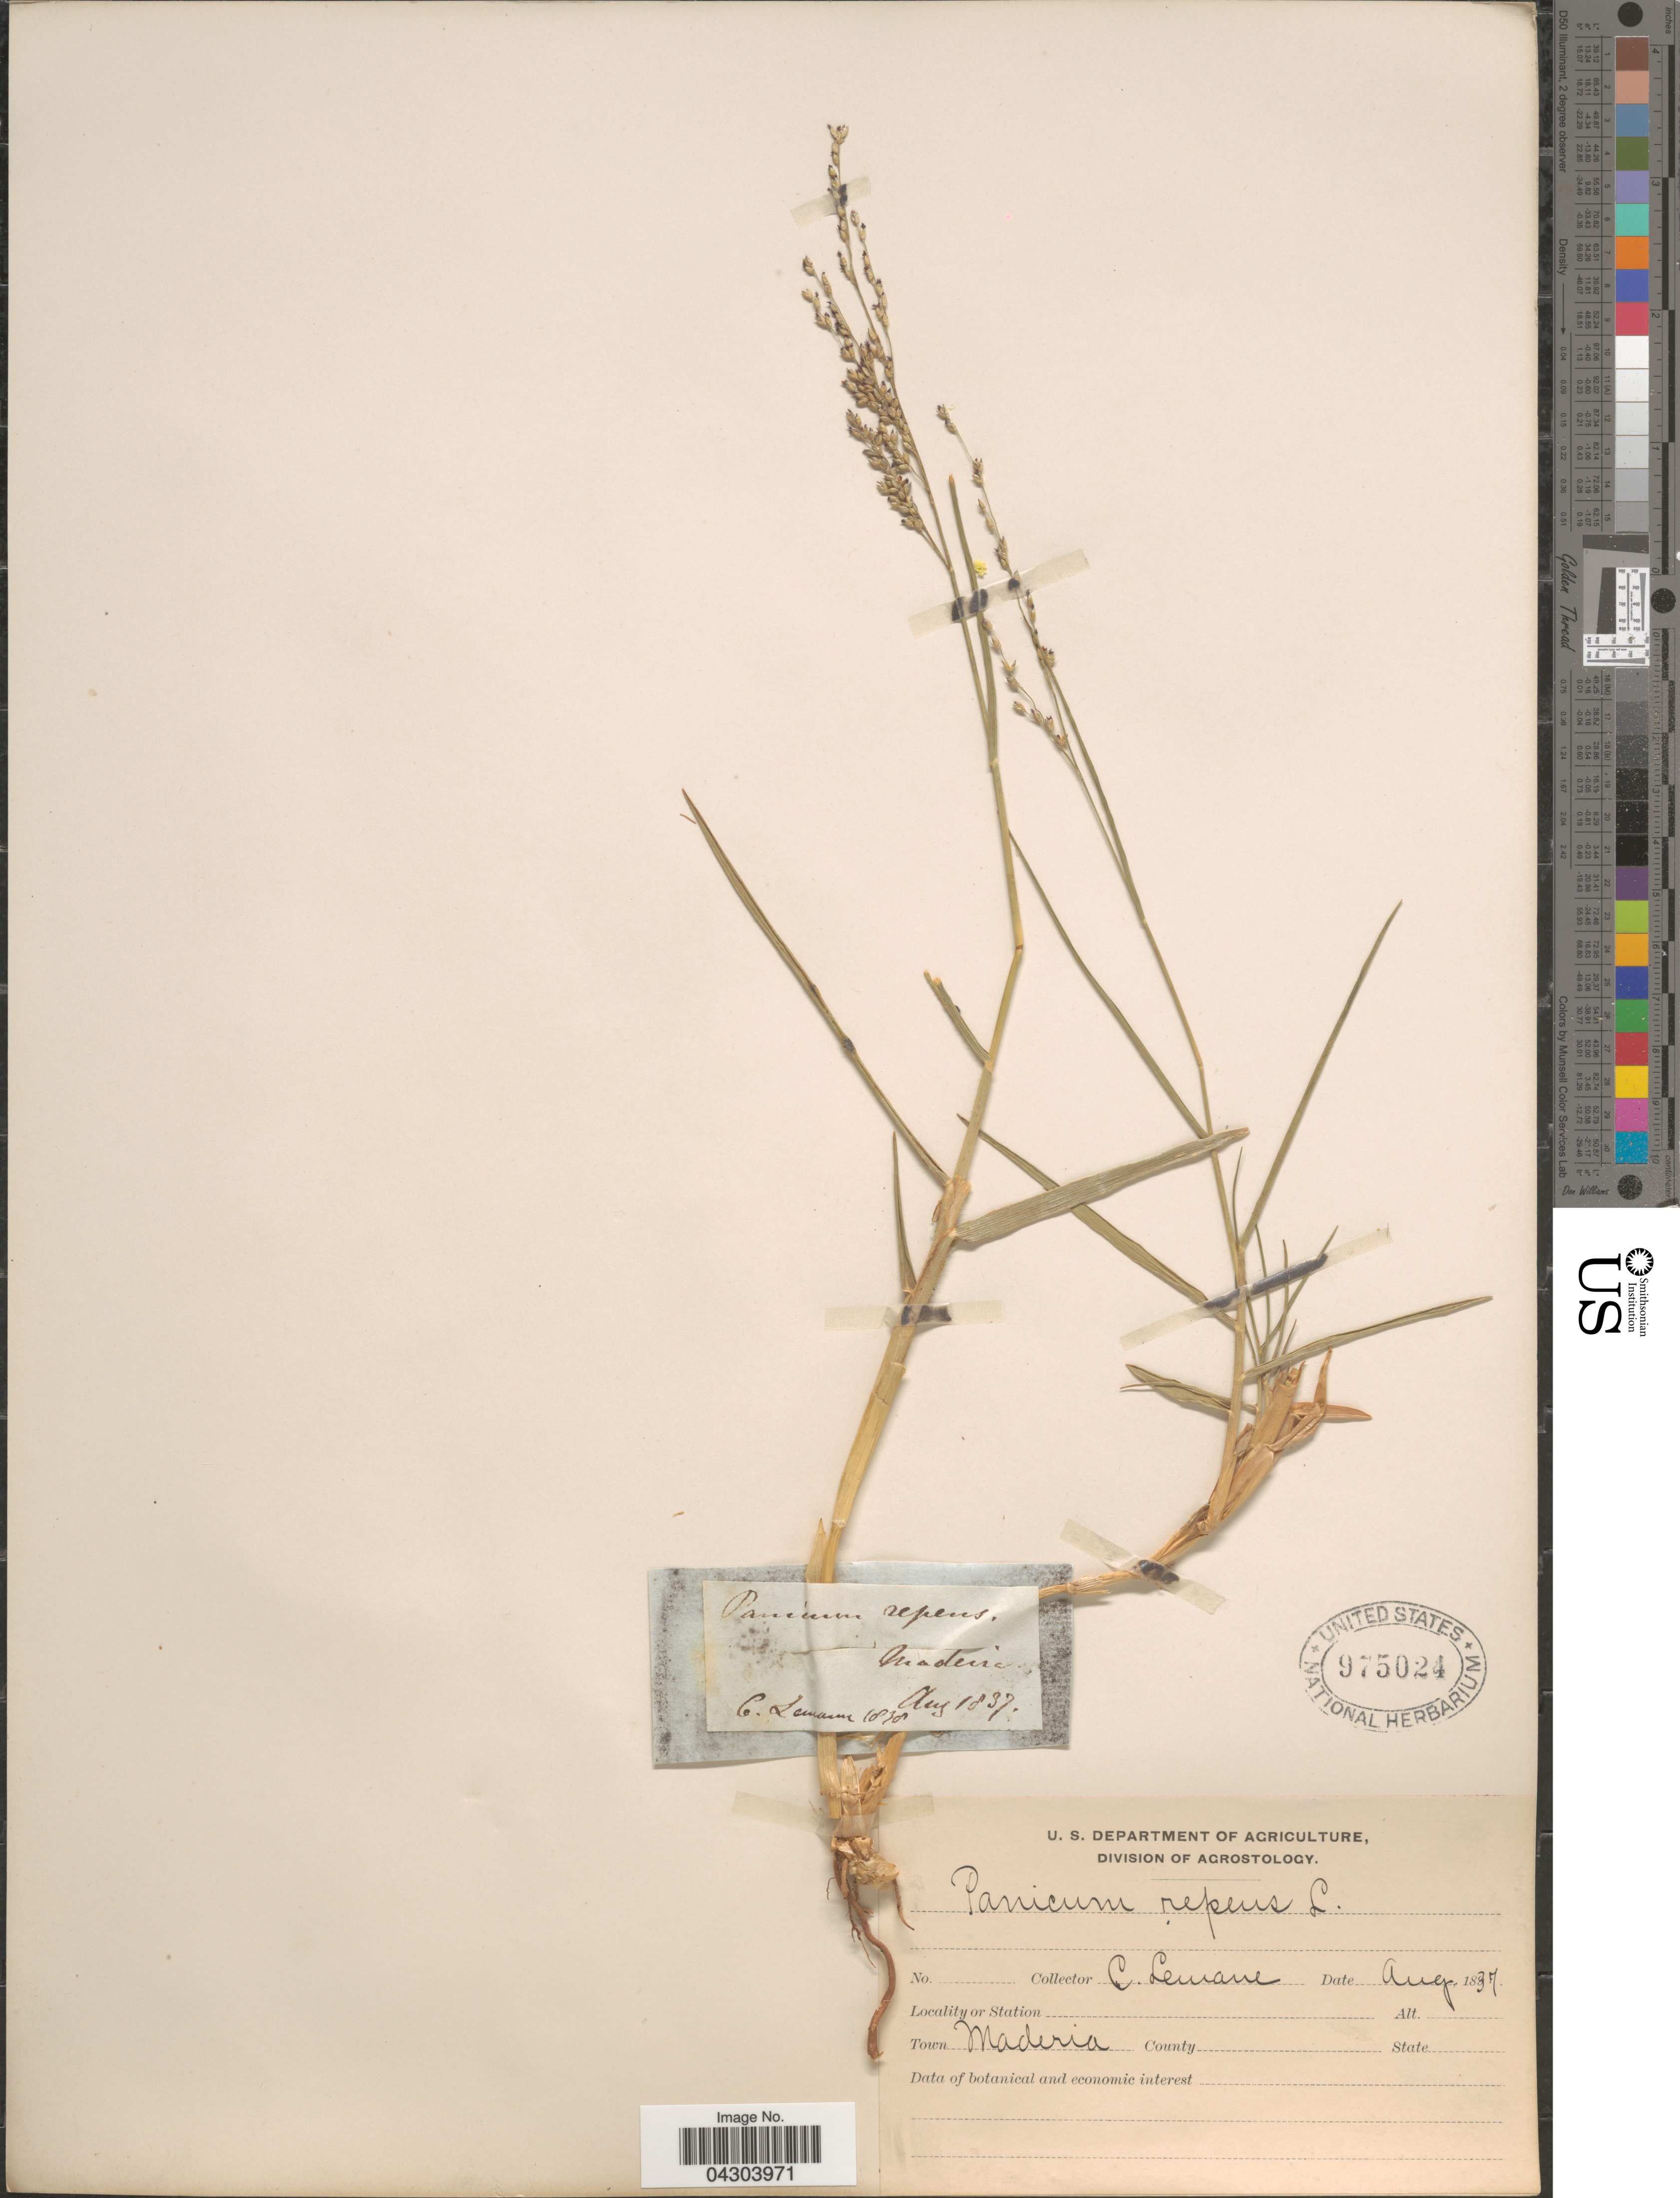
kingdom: Plantae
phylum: Tracheophyta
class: Liliopsida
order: Poales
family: Poaceae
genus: Panicum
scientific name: Panicum repens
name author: L.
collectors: C. Lemane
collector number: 1878*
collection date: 1837-08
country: Portugal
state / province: Madeira (Aut. Reg.)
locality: Town Maderia.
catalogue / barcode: US 975024